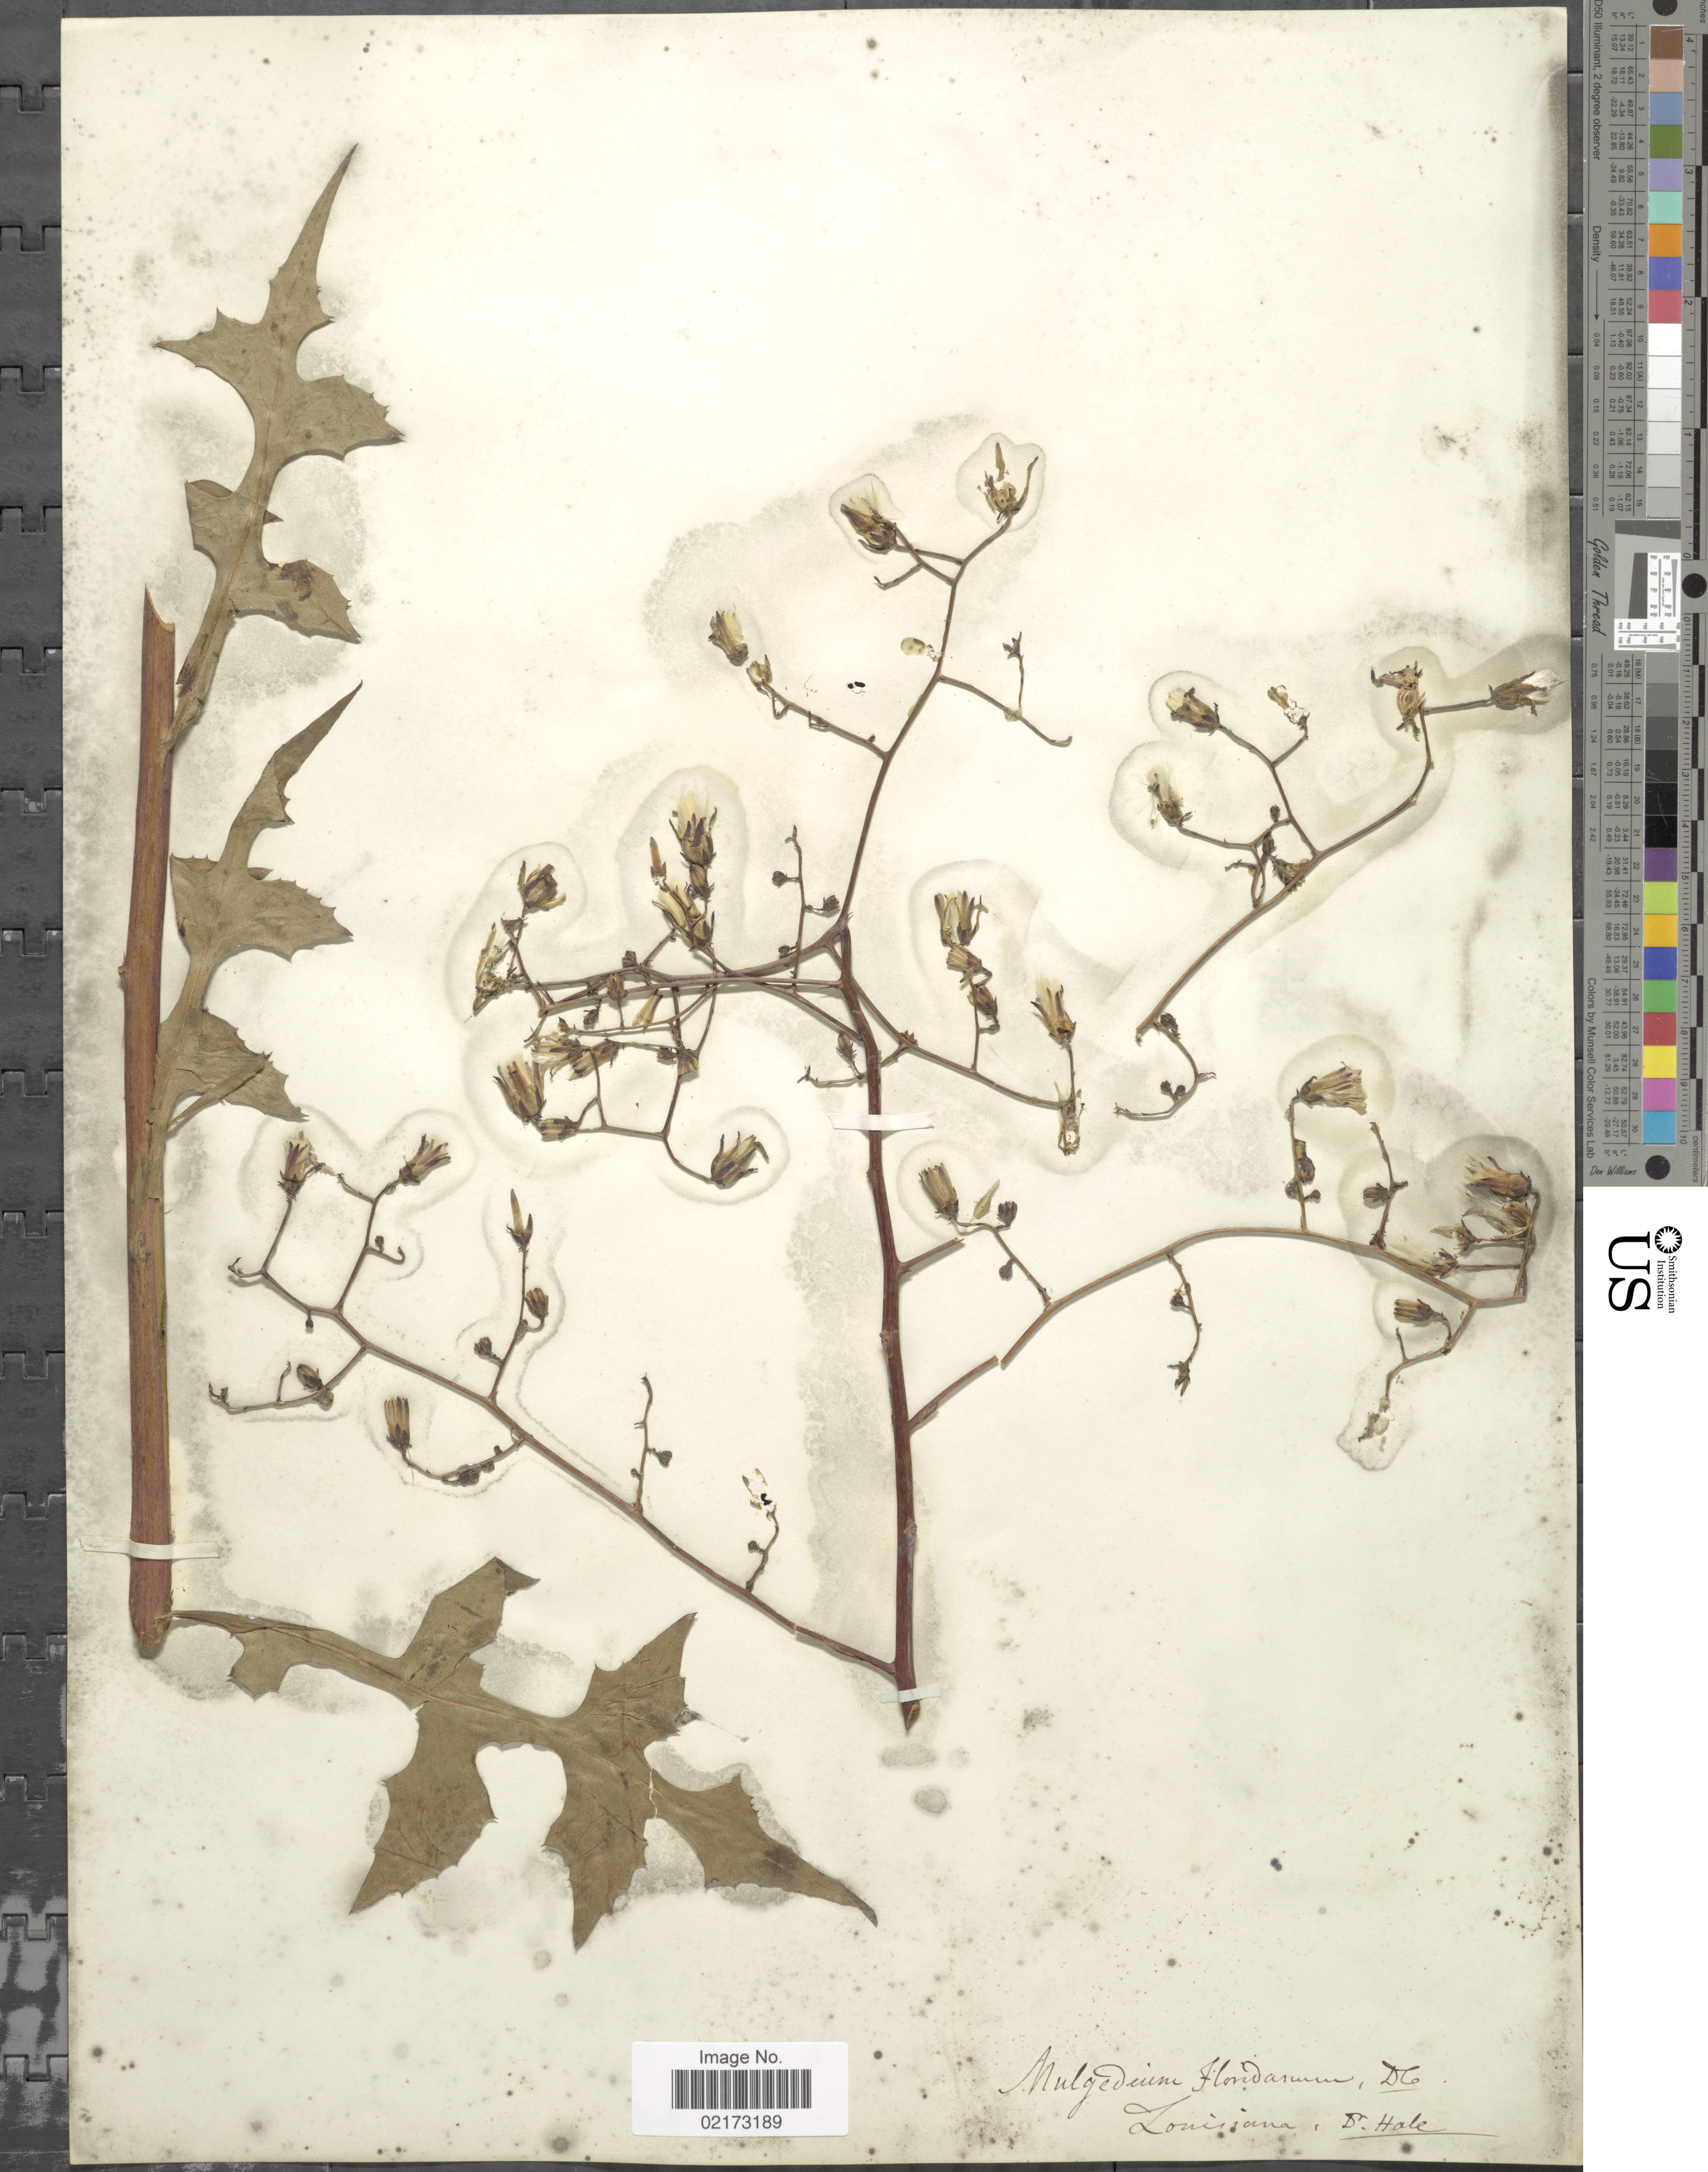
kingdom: Plantae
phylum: Tracheophyta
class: Magnoliopsida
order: Asterales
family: Asteraceae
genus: Lactuca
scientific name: Lactuca floridana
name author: (L.) Gaertn.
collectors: -- Hale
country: United States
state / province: Louisiana